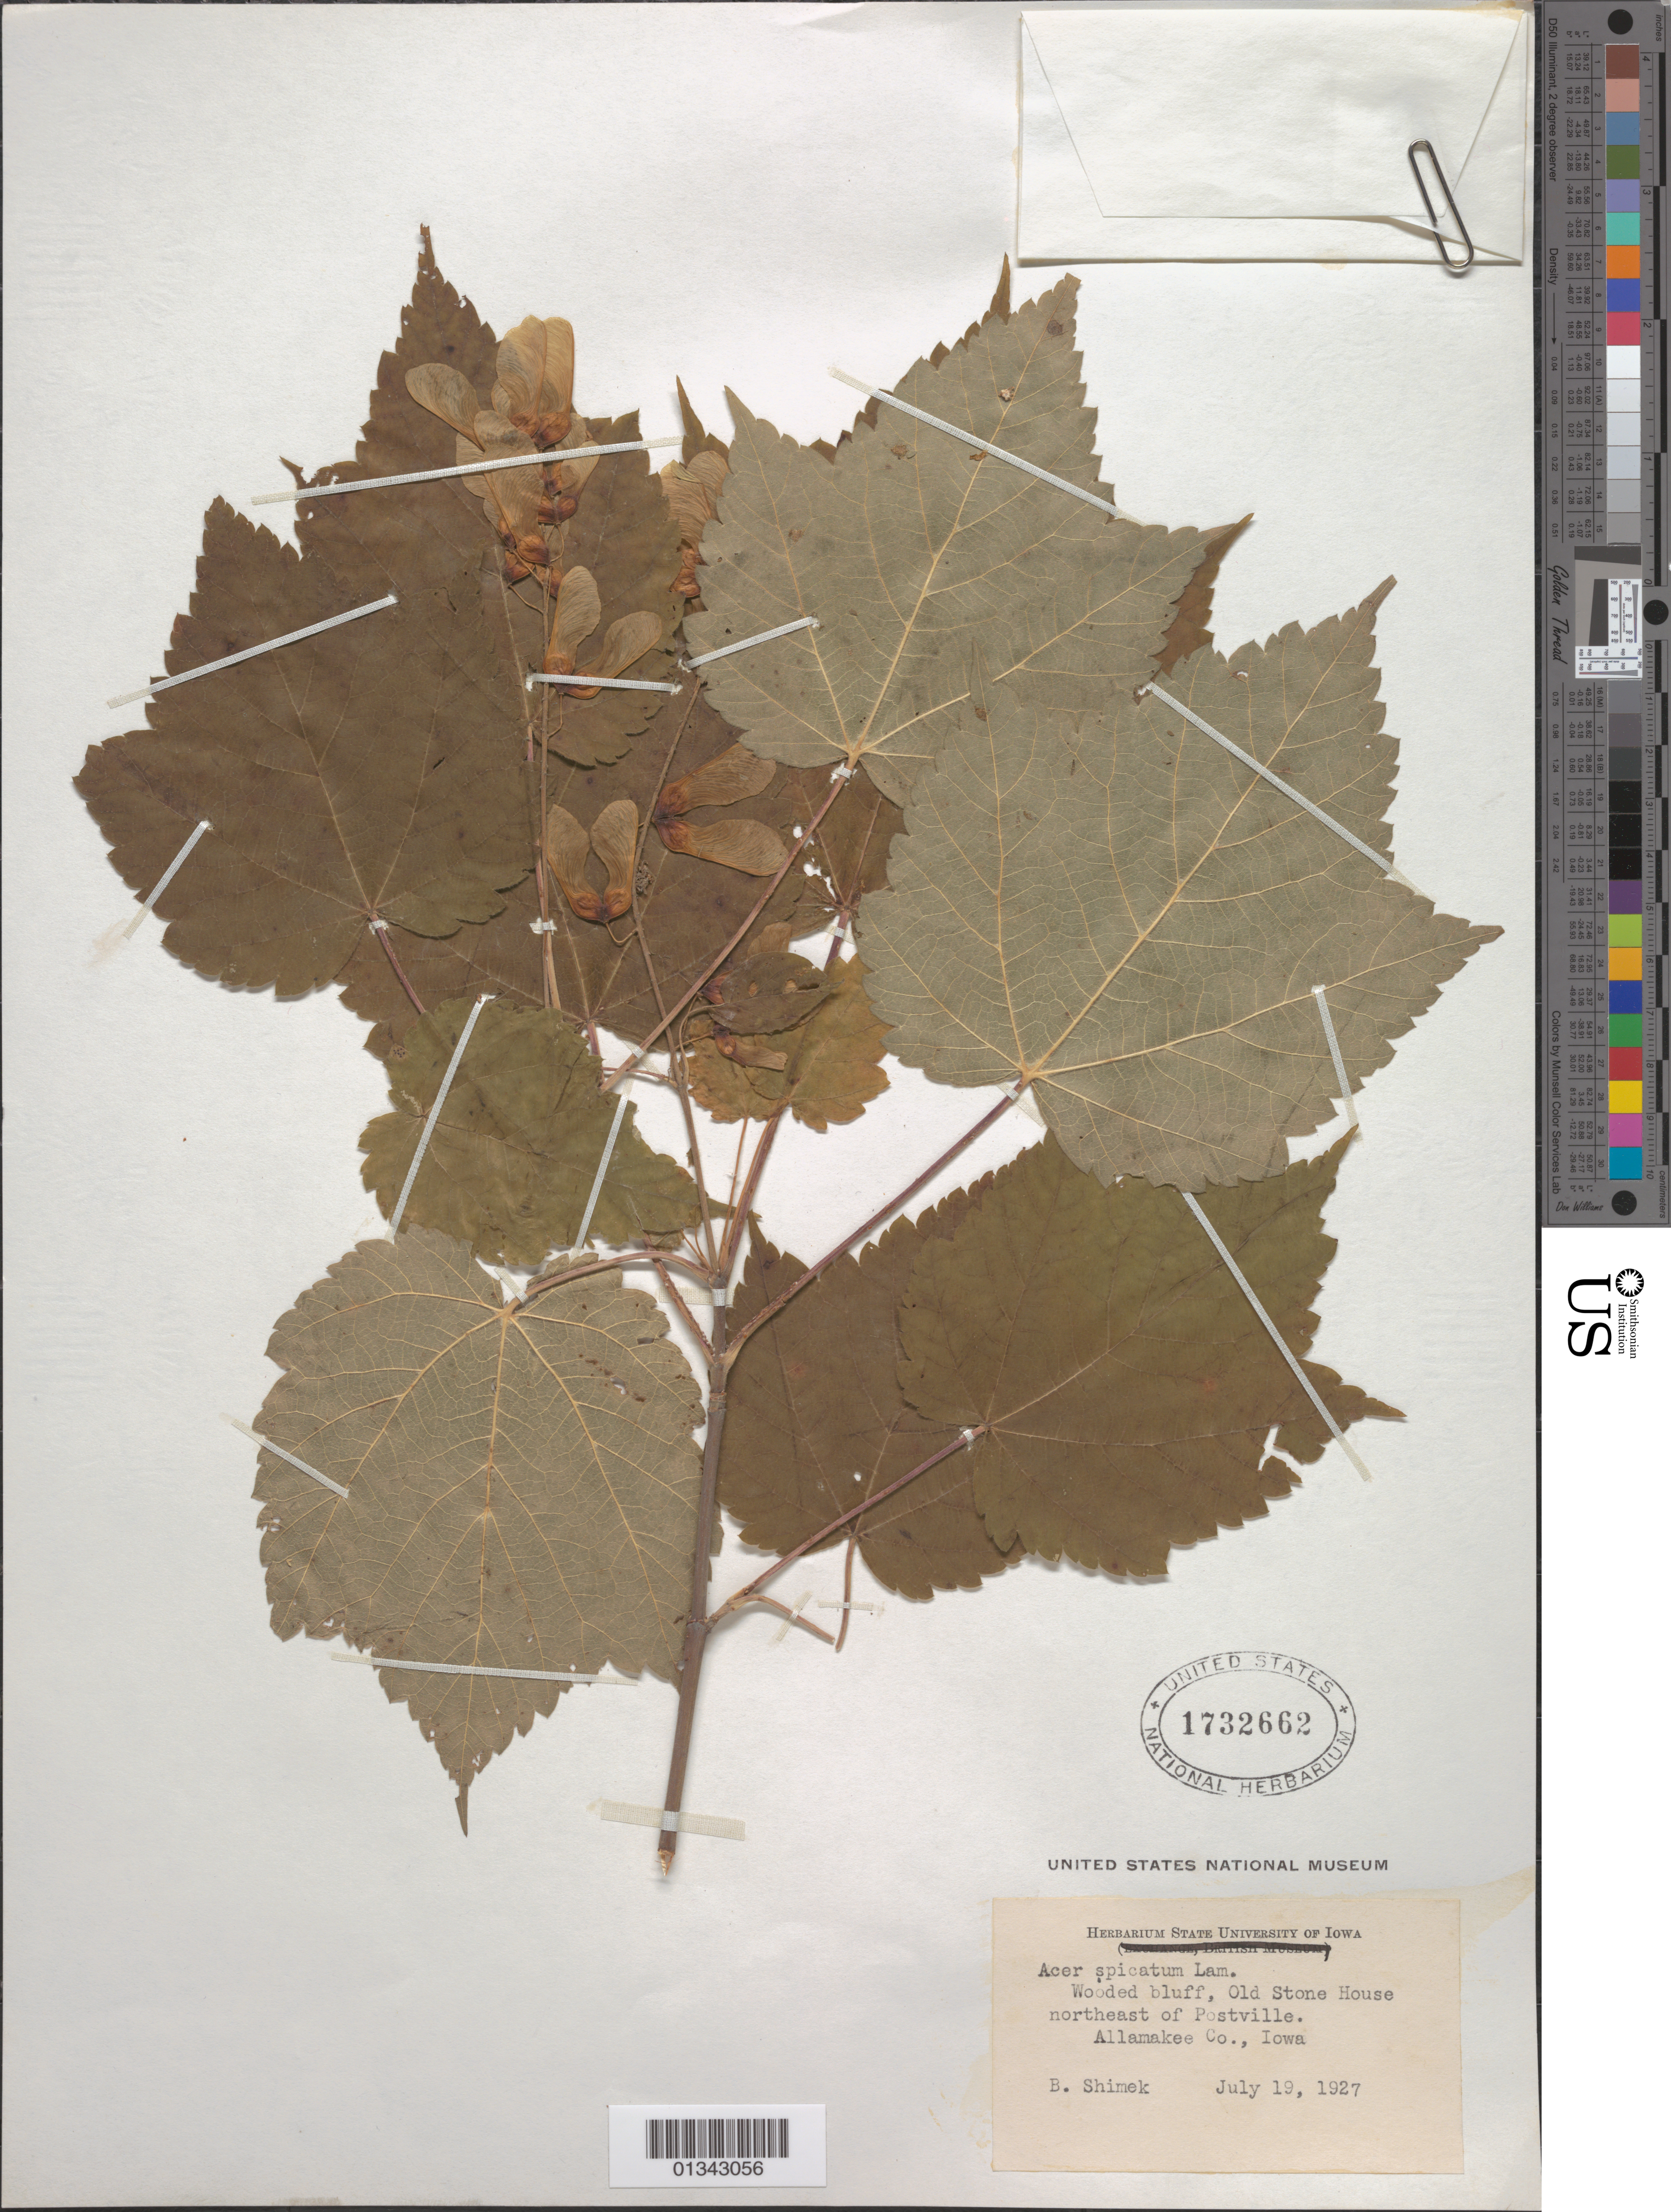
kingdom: Plantae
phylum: Tracheophyta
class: Magnoliopsida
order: Sapindales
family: Sapindaceae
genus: Acer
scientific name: Acer spicatum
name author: Lam.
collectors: B. Shimek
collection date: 1927-07-19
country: United States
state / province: Iowa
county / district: Allamakee County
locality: Allamakee County, Old Stone House, NE of Postville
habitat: Wooded bluff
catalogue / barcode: US 1732662